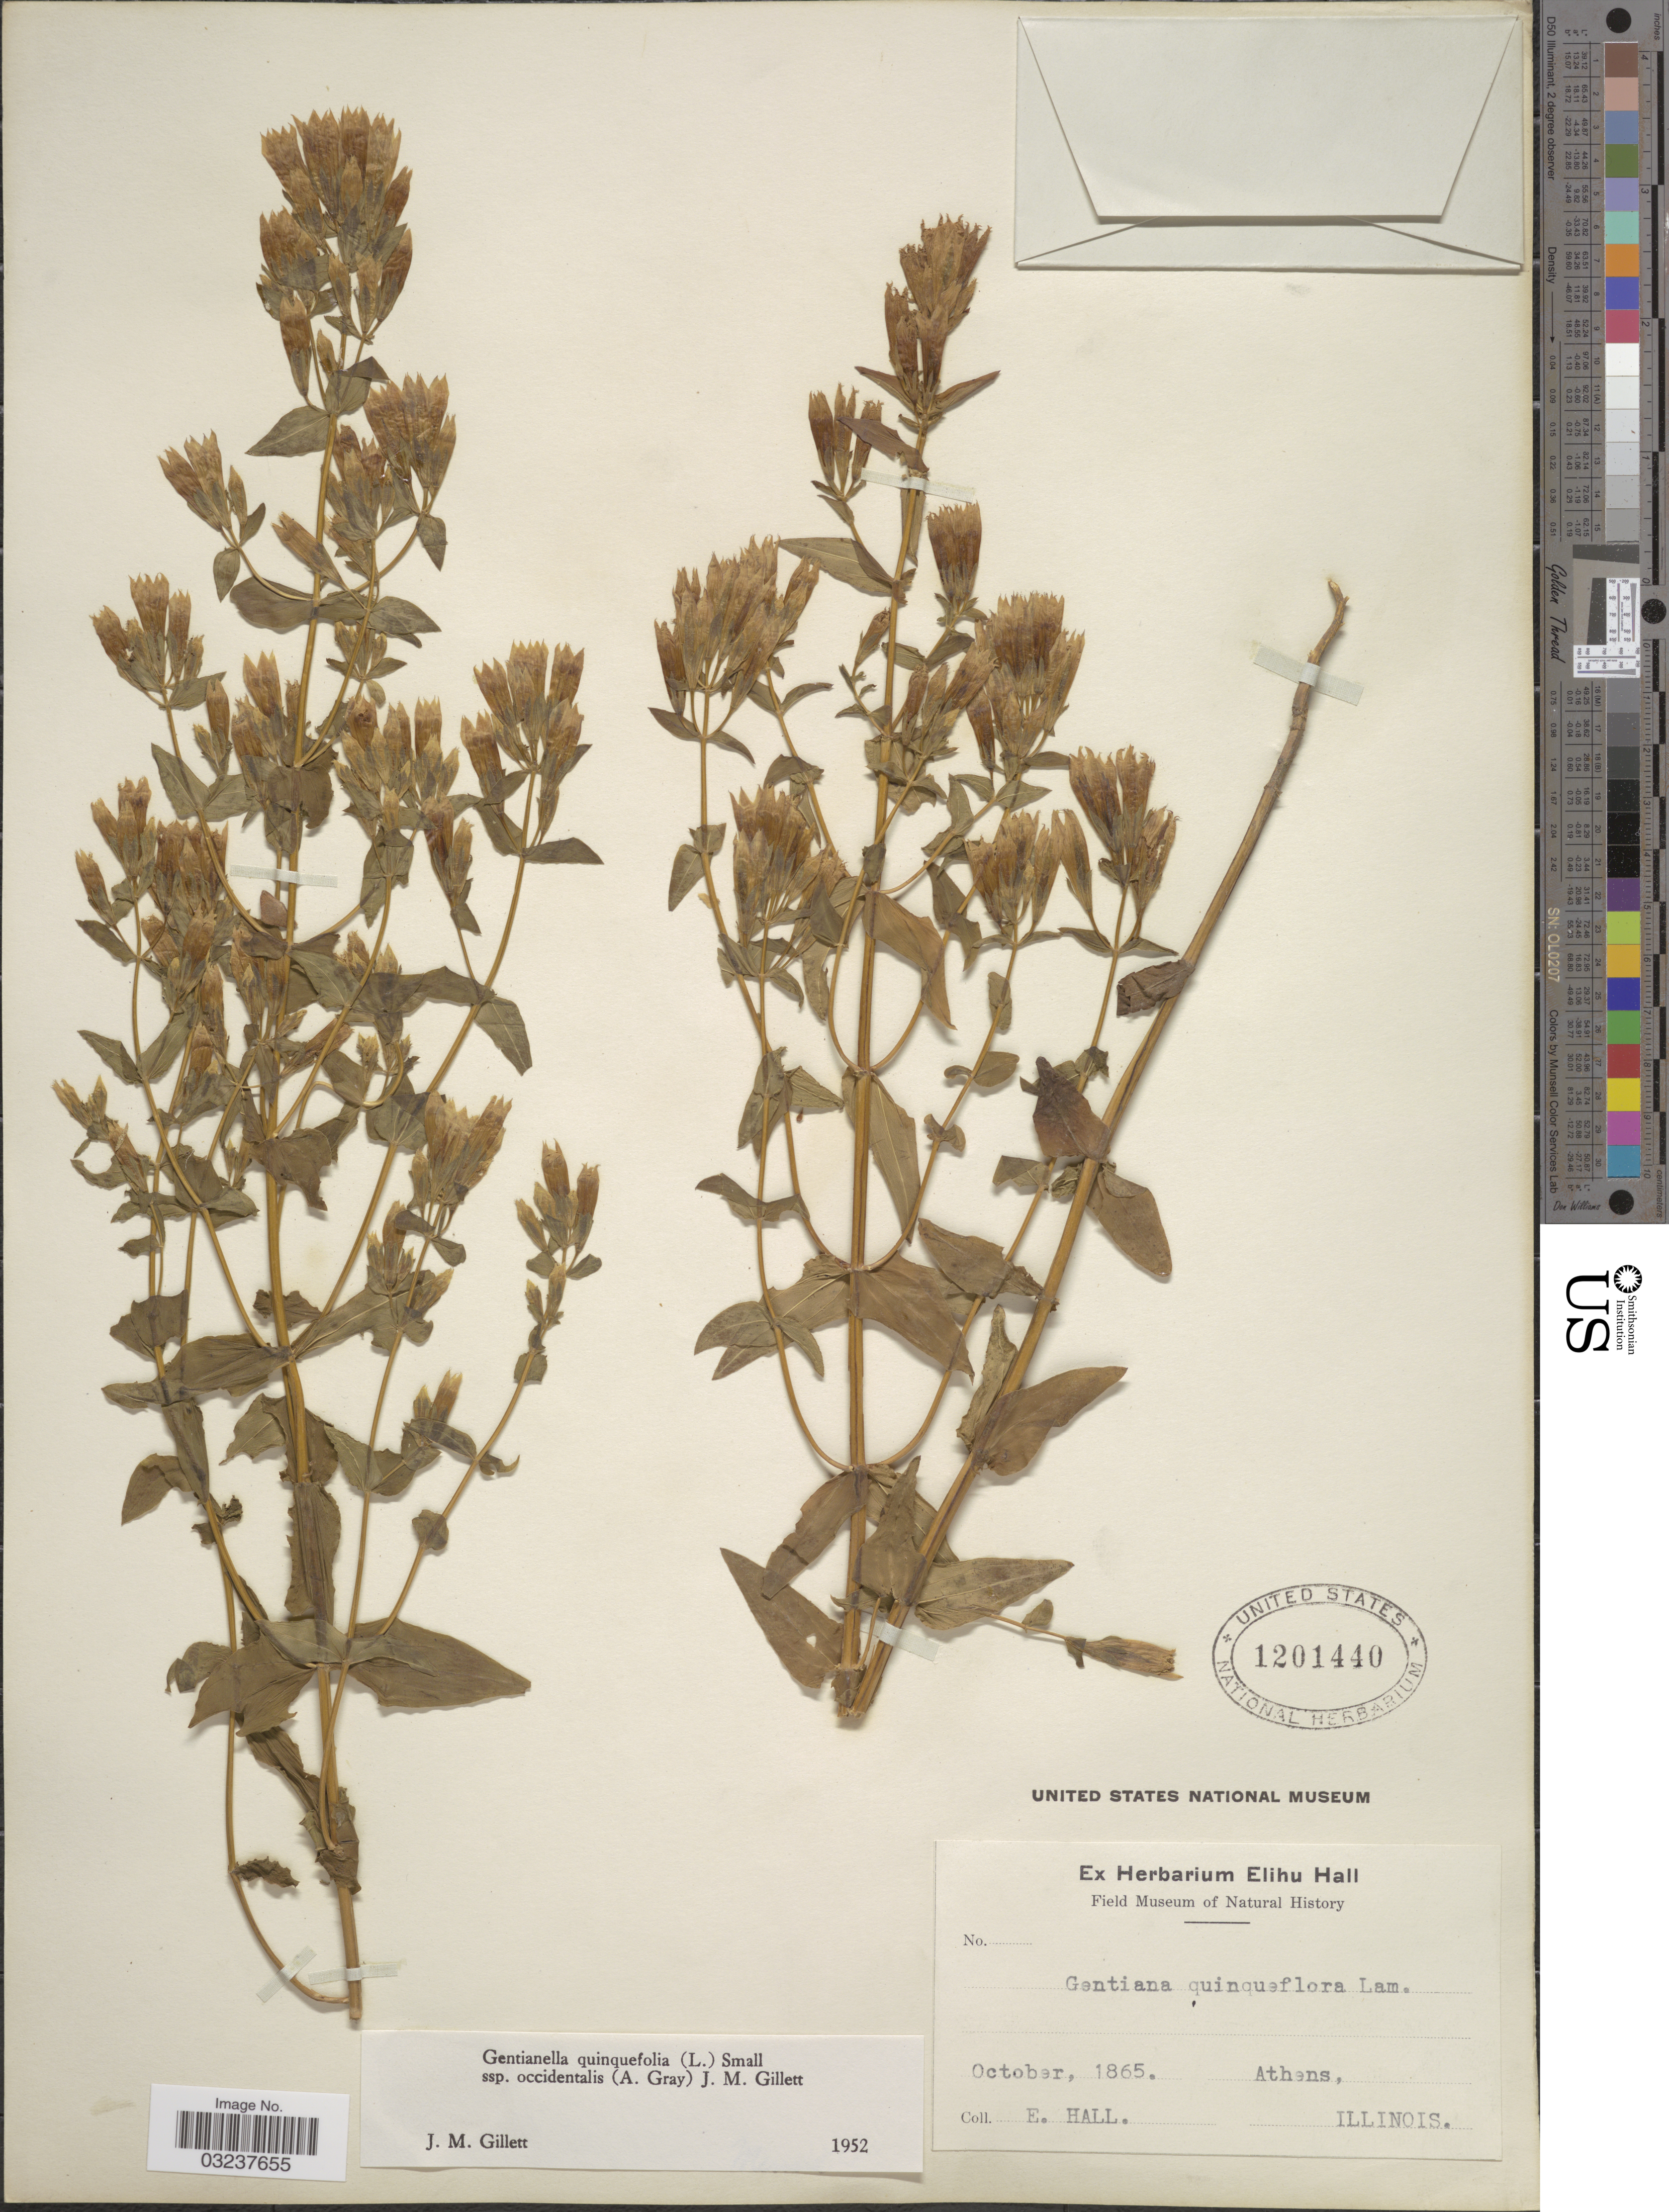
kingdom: Plantae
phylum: Tracheophyta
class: Magnoliopsida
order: Gentianales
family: Gentianaceae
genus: Gentianella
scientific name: Gentianella quinquefolia subsp. occidentalis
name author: (A. Gray) J.M. Gillett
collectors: E. Hall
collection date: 1865-10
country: United States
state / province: Illinois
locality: Athens.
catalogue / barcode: US 1201440